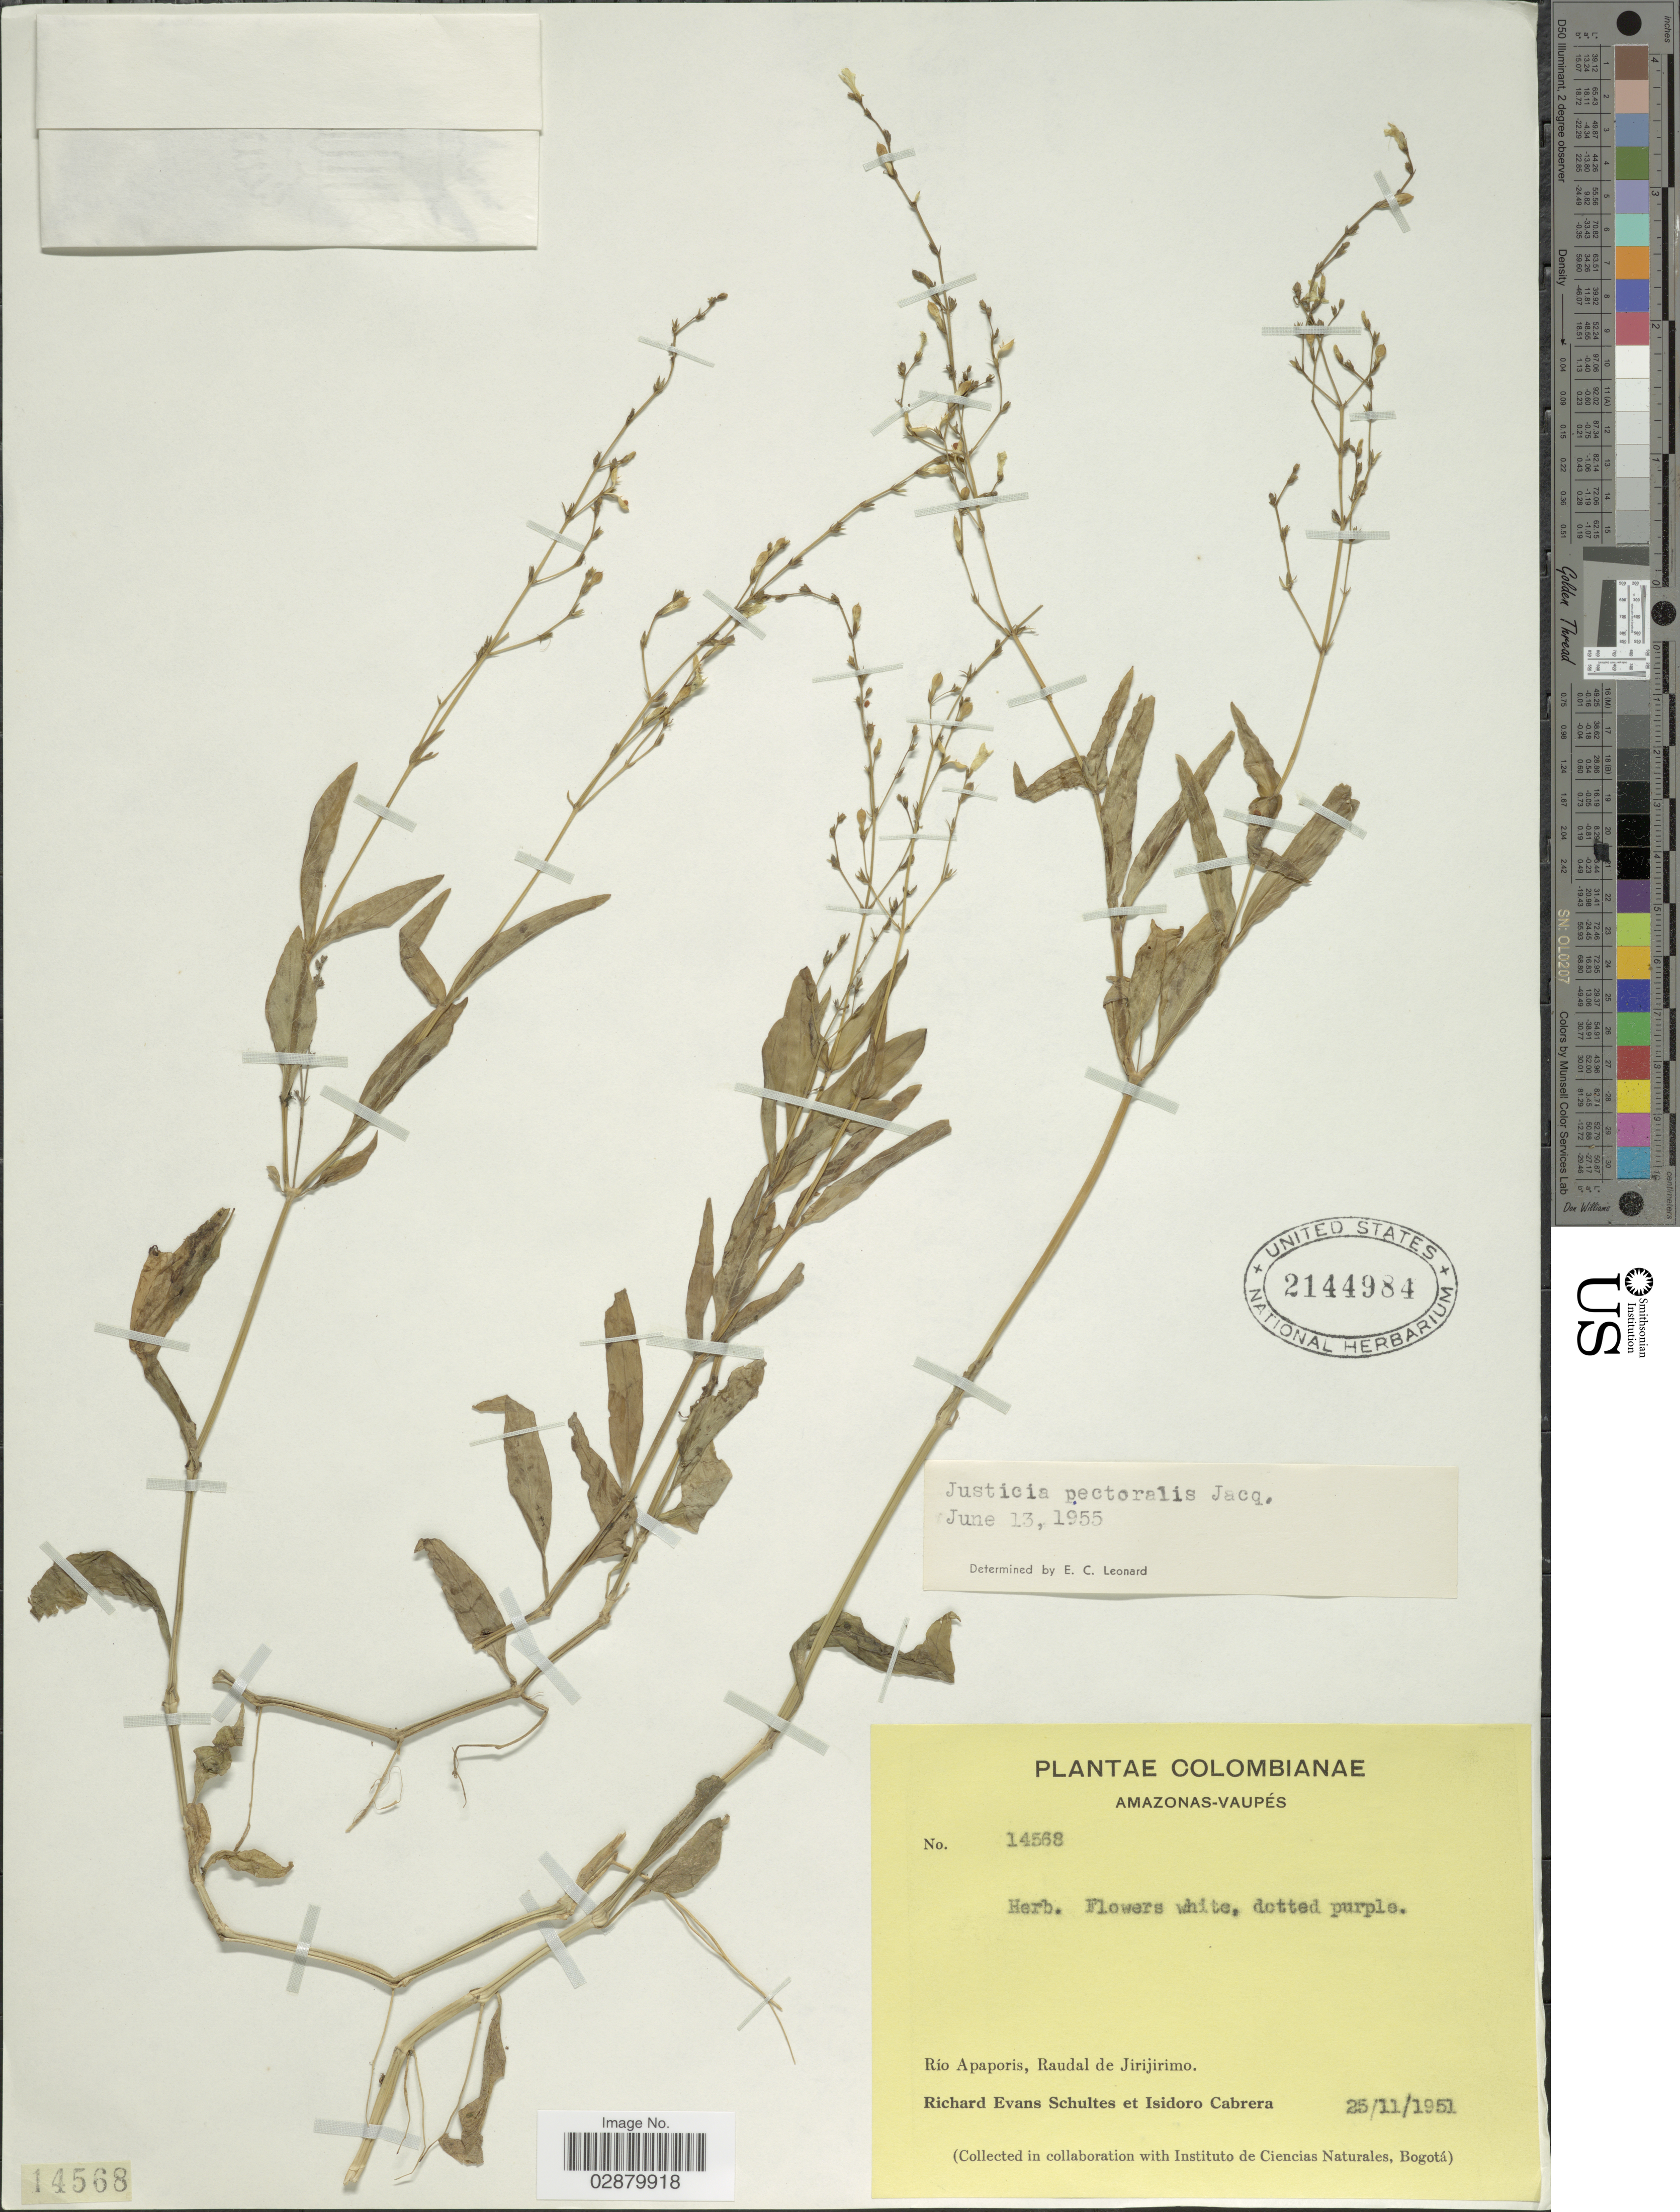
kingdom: Plantae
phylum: Tracheophyta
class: Magnoliopsida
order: Lamiales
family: Acanthaceae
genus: Justicia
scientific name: Justicia pectoralis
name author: Jacq.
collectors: R. E. Schultes & I. Cabrera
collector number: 14568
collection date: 1951-11-25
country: Colombia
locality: Amazonas-Vaupés. Río Apaporis, Raudal de Jirijirimo.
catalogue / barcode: US 2144984